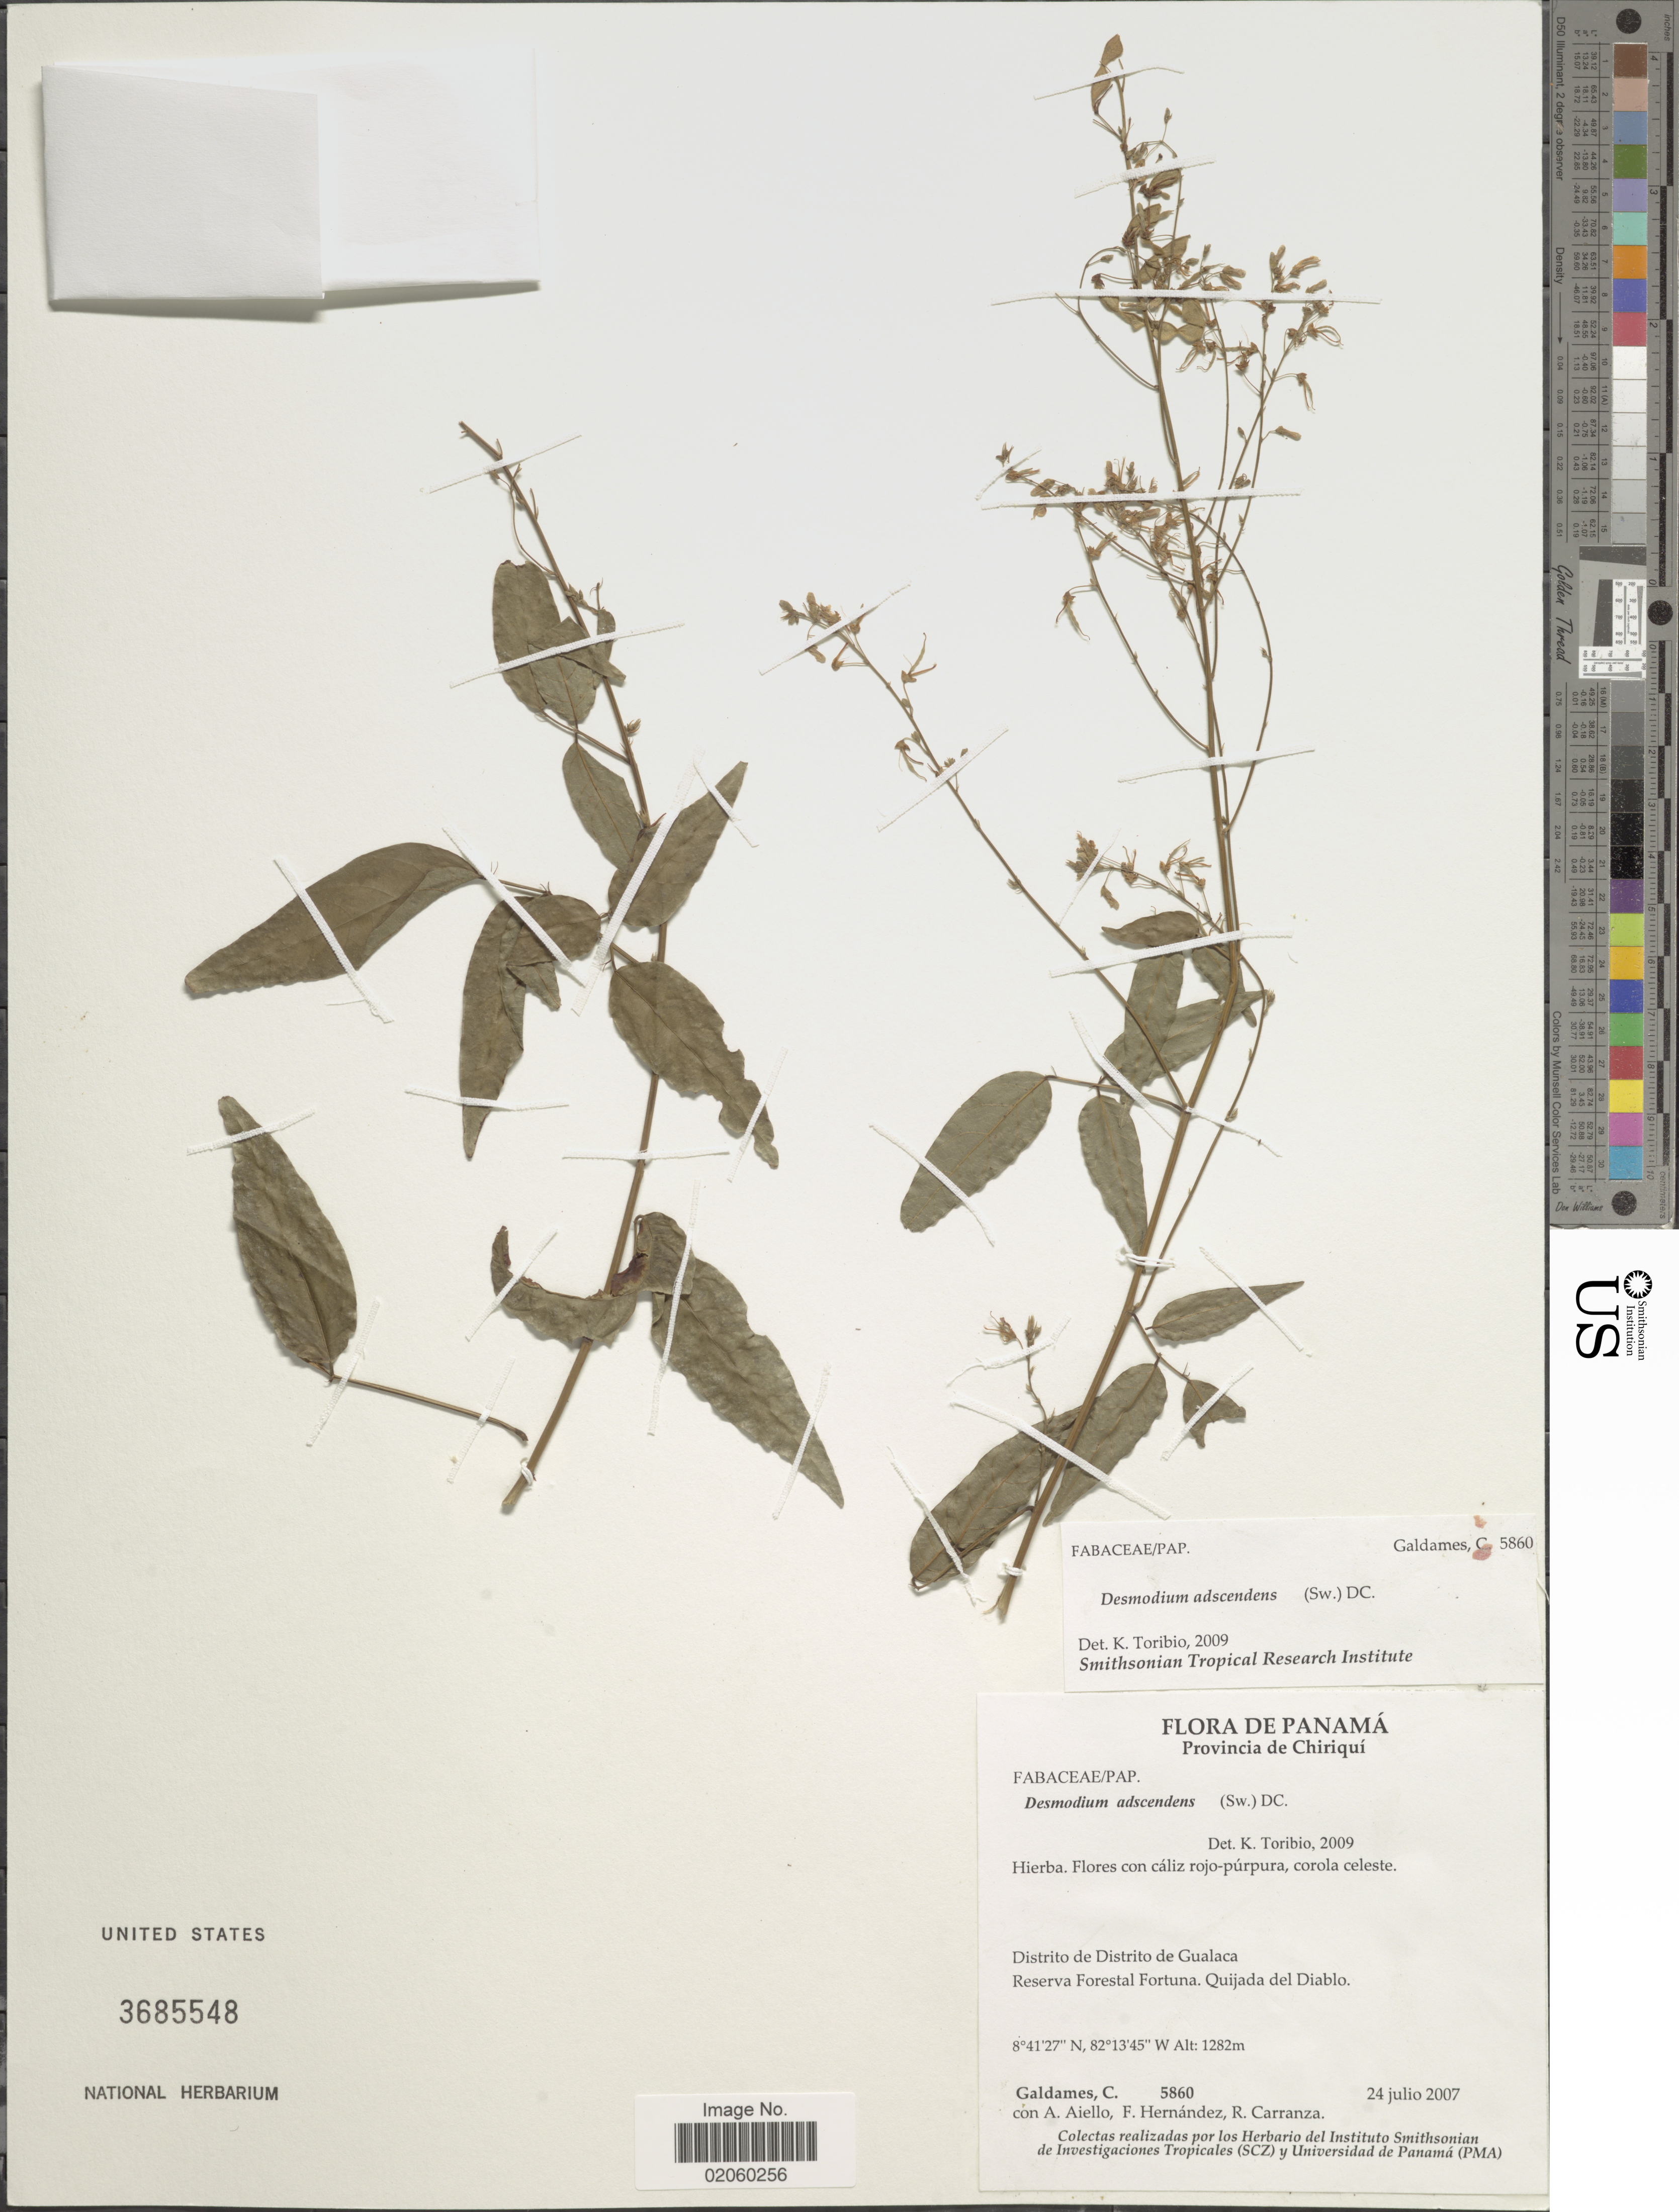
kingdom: Plantae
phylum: Tracheophyta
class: Magnoliopsida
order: Fabales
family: Fabaceae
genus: Desmodium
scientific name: Desmodium sp.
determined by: Strong, Mark T., (BOT), Smithsonian Institution - National Museum of Natural History (UNITED STATES)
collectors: C. Galdames, A. Aiello, F. Hernandez & R. Carranza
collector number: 5860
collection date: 2007-07-24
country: Panama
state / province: Chiriqui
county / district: Gualaca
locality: Distrito de Distrito de Gualaca. Reserva Forestal Fortuna. Quijada del Diablo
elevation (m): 1282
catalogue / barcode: US 3685548